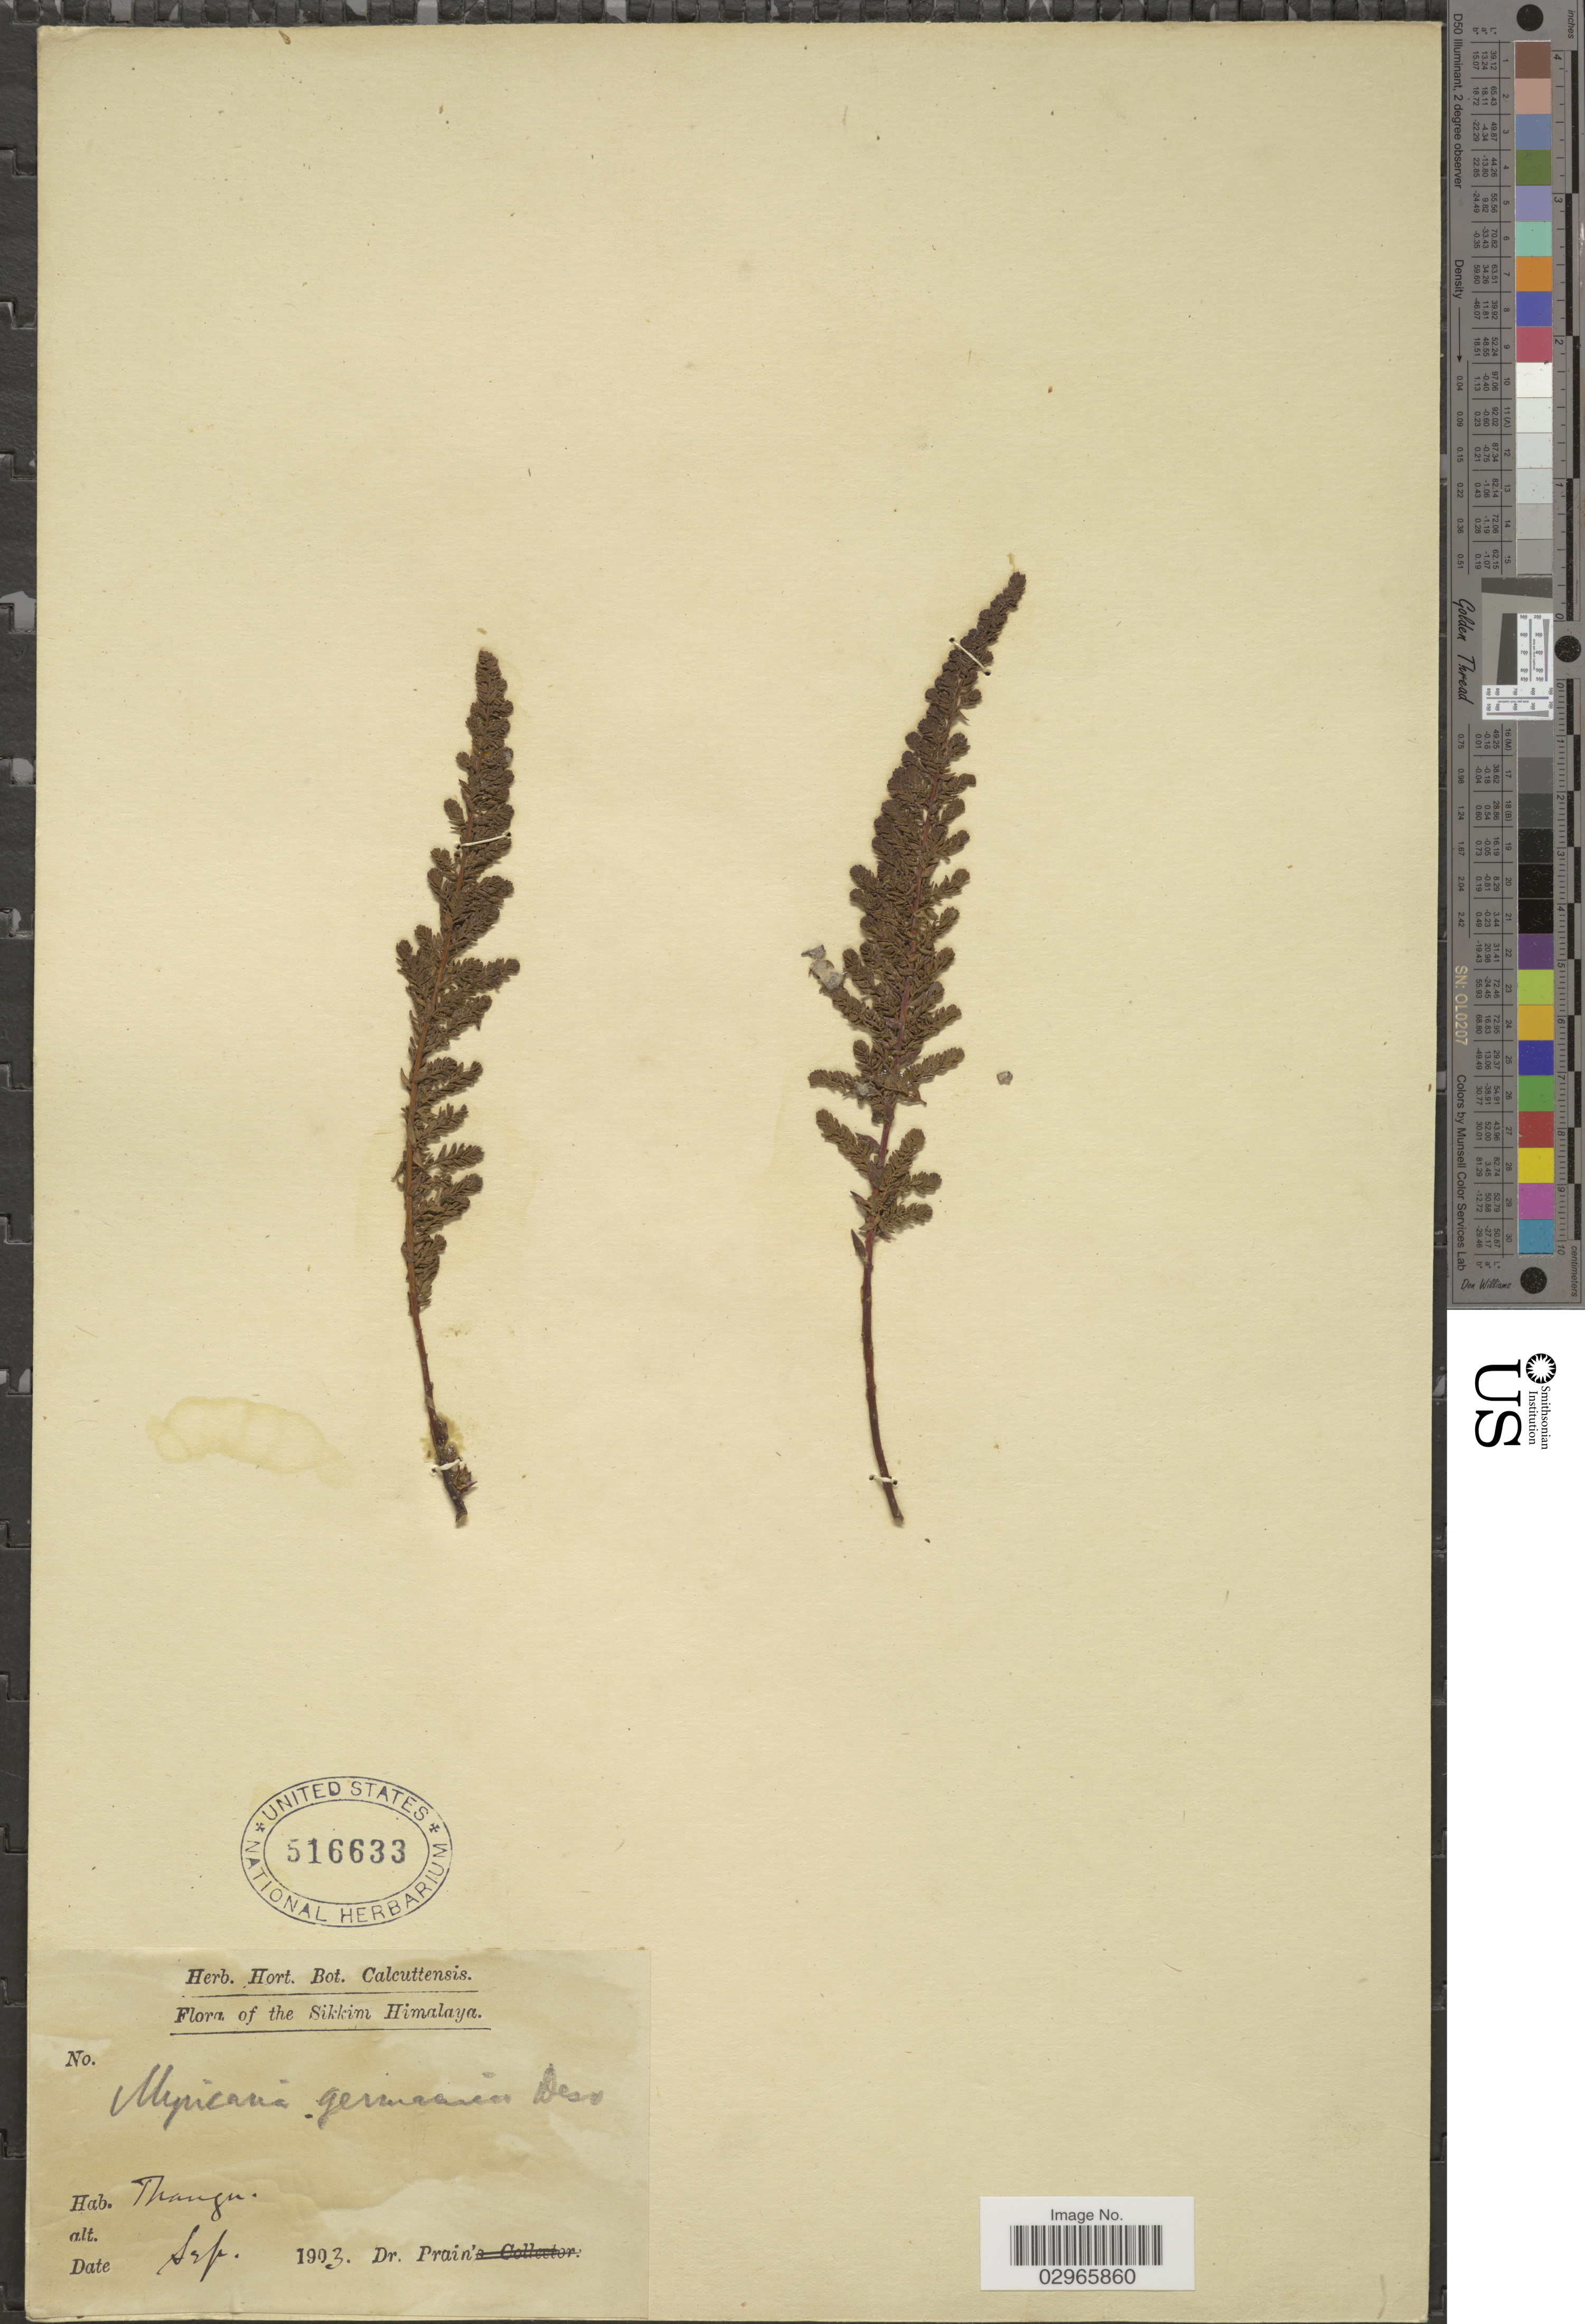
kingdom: Plantae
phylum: Tracheophyta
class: Magnoliopsida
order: Caryophyllales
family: Tamaricaceae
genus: Myricaria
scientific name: Myricaria germanica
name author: (L.) Desv.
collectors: -- Prain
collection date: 1903-09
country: India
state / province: Sikkim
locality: Himalaya. Thangu.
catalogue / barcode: US 516633